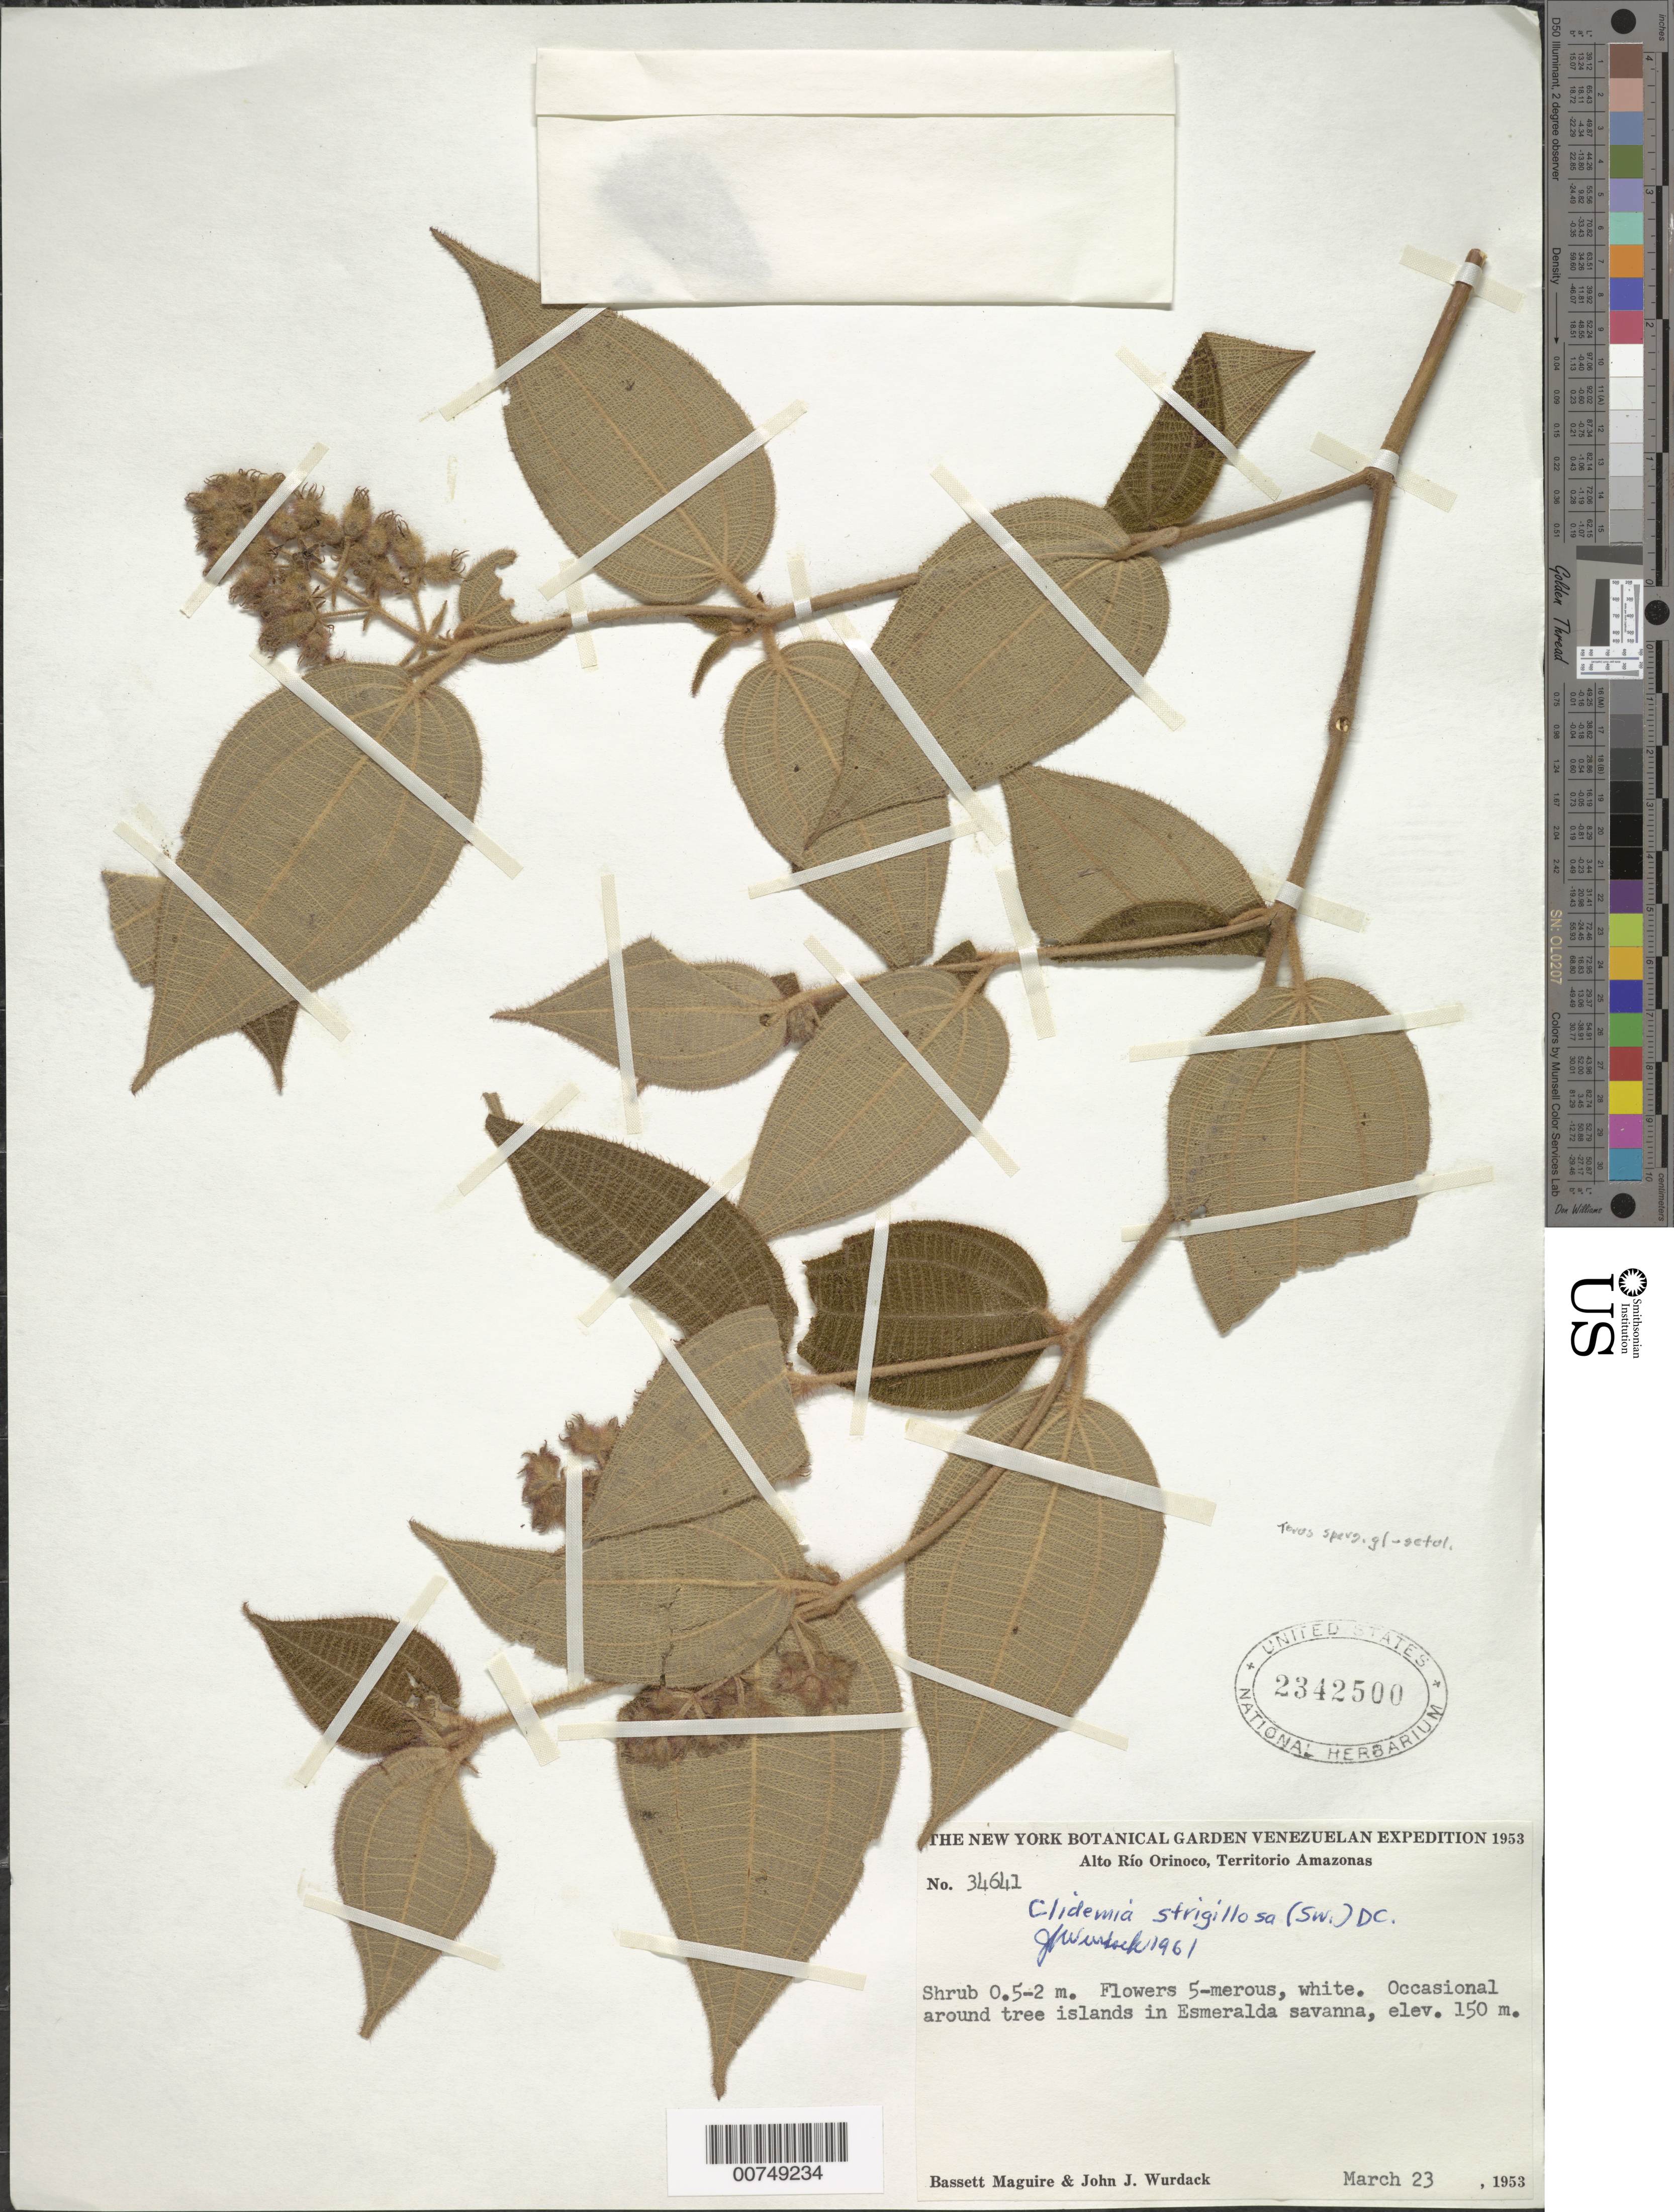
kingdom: Plantae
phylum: Tracheophyta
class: Magnoliopsida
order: Myrtales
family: Melastomataceae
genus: Clidemia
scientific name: Clidemia strigillosa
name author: (Sw.) DC.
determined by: Wurdack, John J., (US), US (UNITED STATES)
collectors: B. Maguire & J. J. Wurdack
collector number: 34641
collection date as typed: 23-Mar-53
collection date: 1953-03-23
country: Venezuela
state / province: Amazonas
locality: Alto Río Orinoco, Esmeralda Ridge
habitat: Around tree islands in savanna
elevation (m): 150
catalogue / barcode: US 2342500